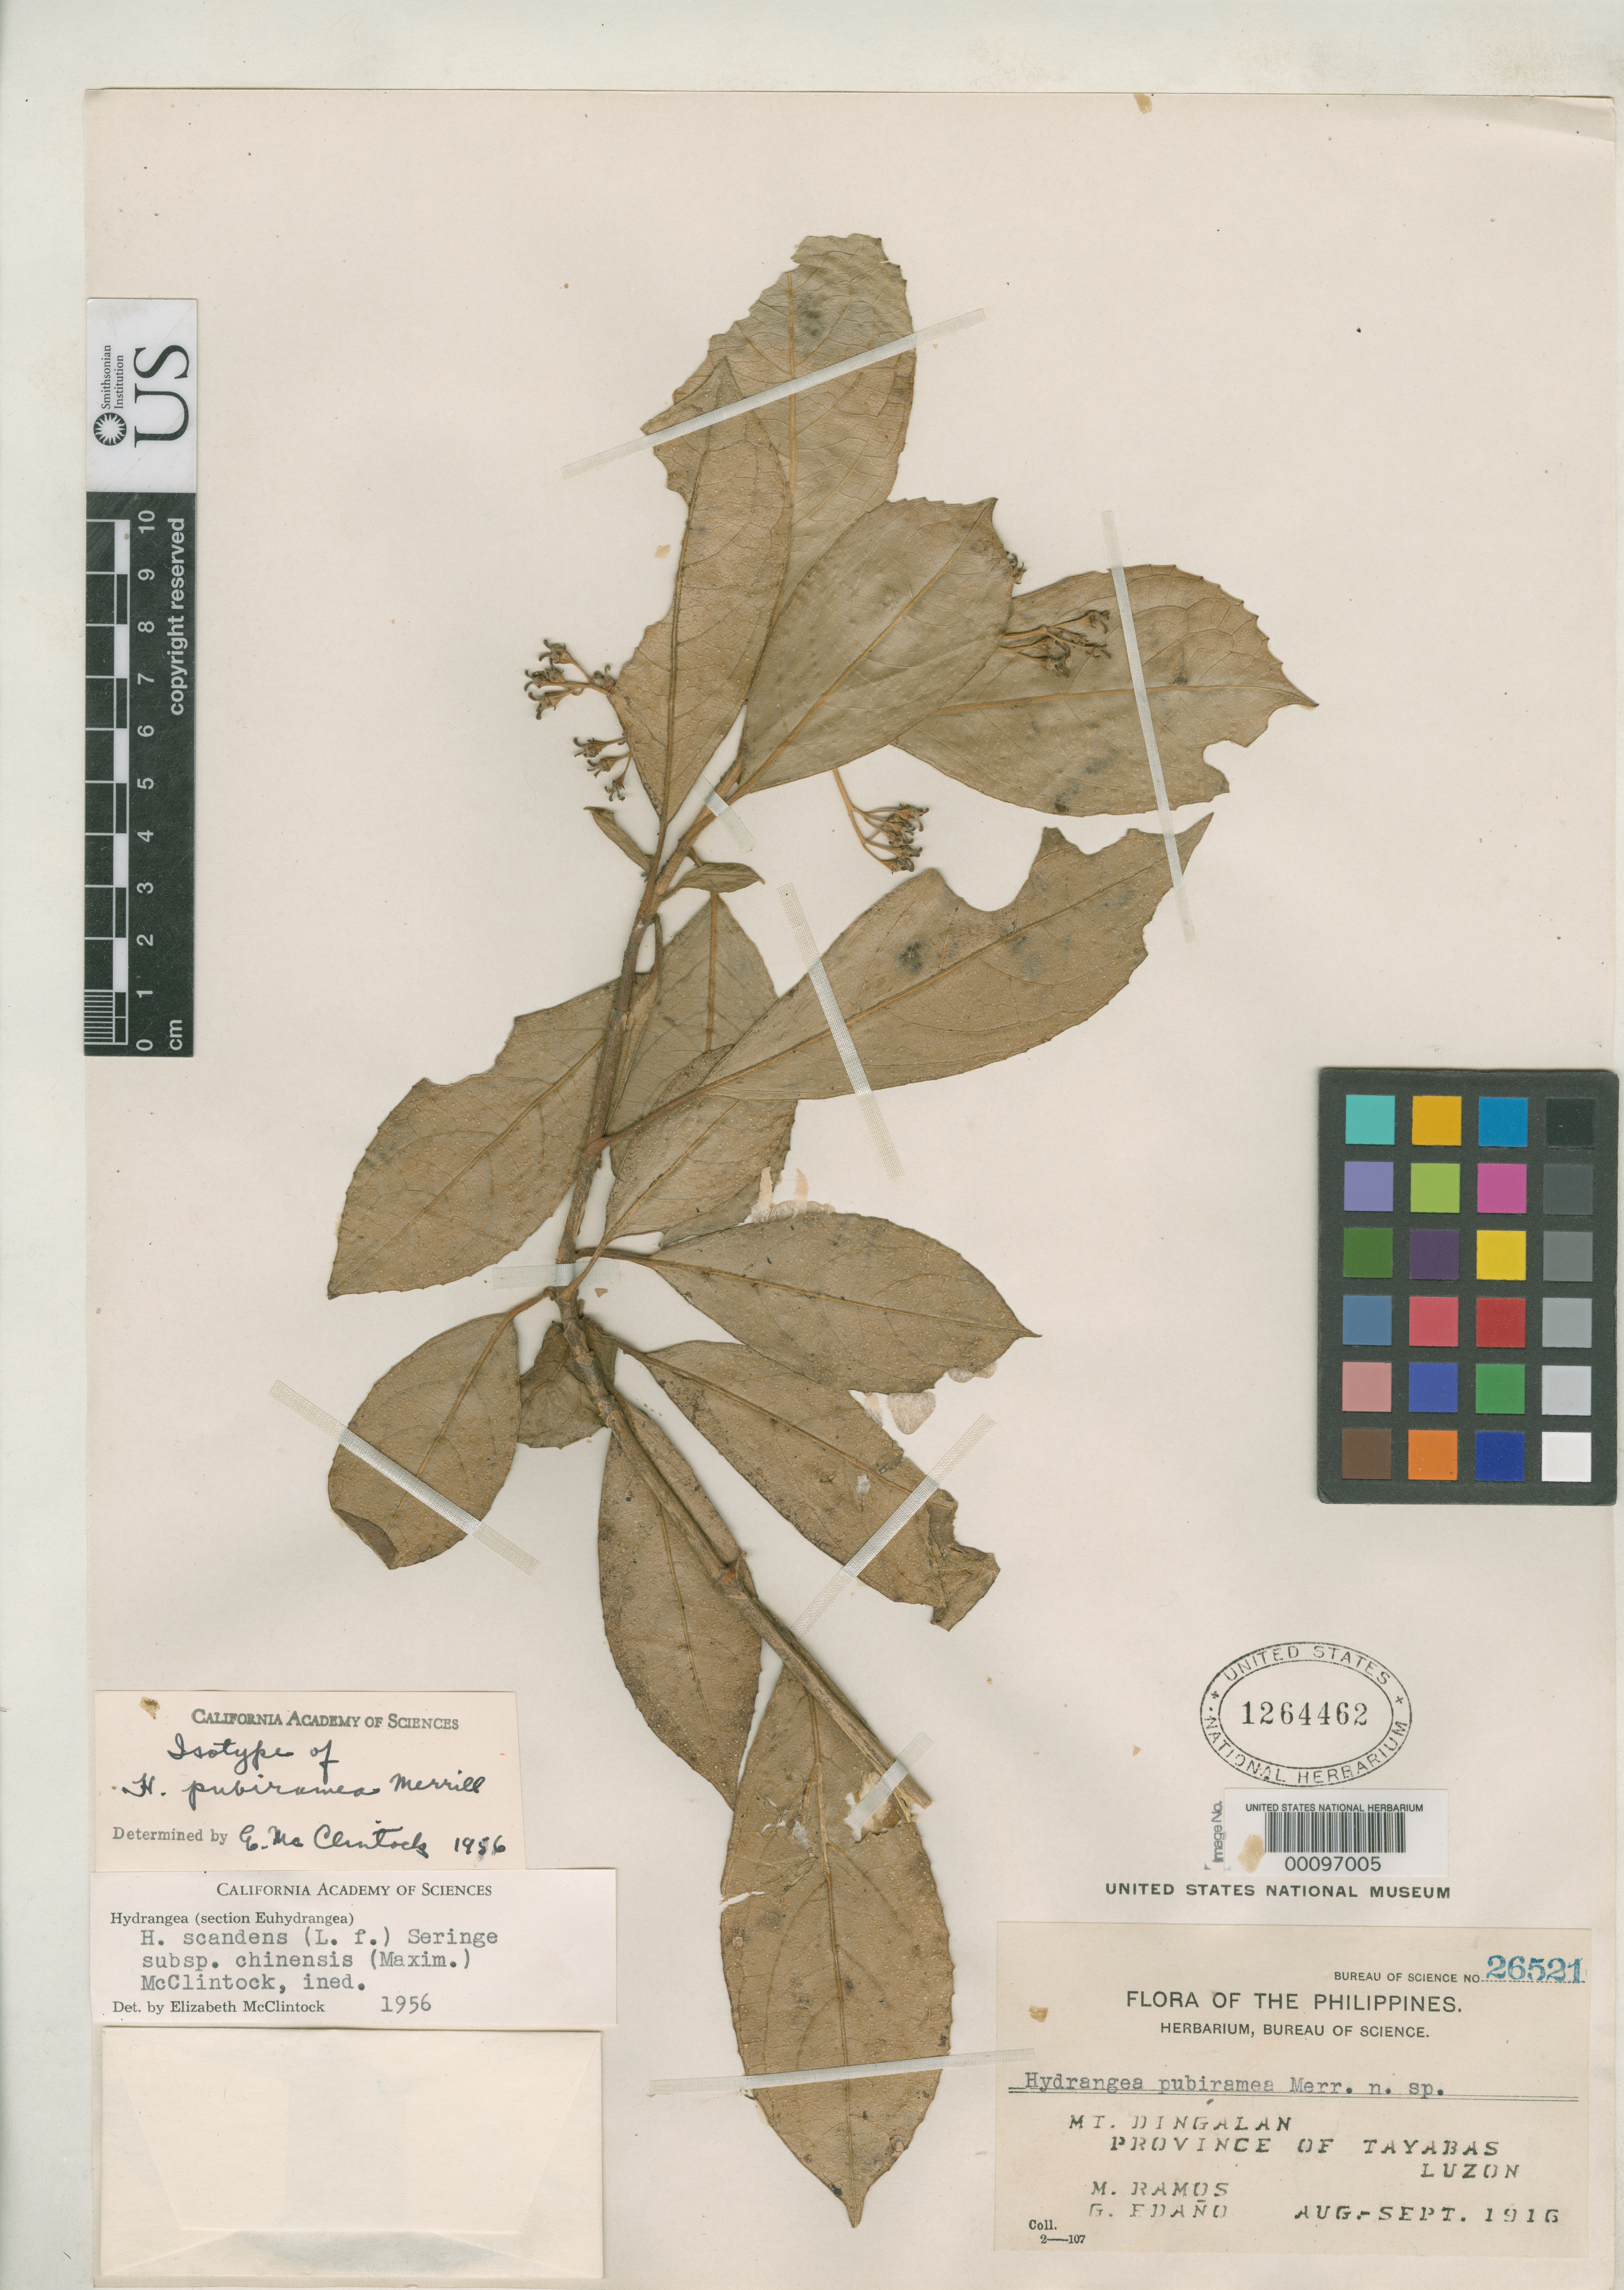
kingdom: Plantae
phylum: Tracheophyta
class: Magnoliopsida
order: Cornales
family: Hydrangeaceae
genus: Hydrangea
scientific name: Hydrangea pubiramea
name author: Merr.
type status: Isotype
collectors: M. Ramos & G. E. Edaño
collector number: Bur. Sci. 26521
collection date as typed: Sep 1916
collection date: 1916-09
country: Philippines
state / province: Calabarzon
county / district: Quezon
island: Luzon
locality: Mt. Dingalan. Tayabas.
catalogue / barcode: US 1264462